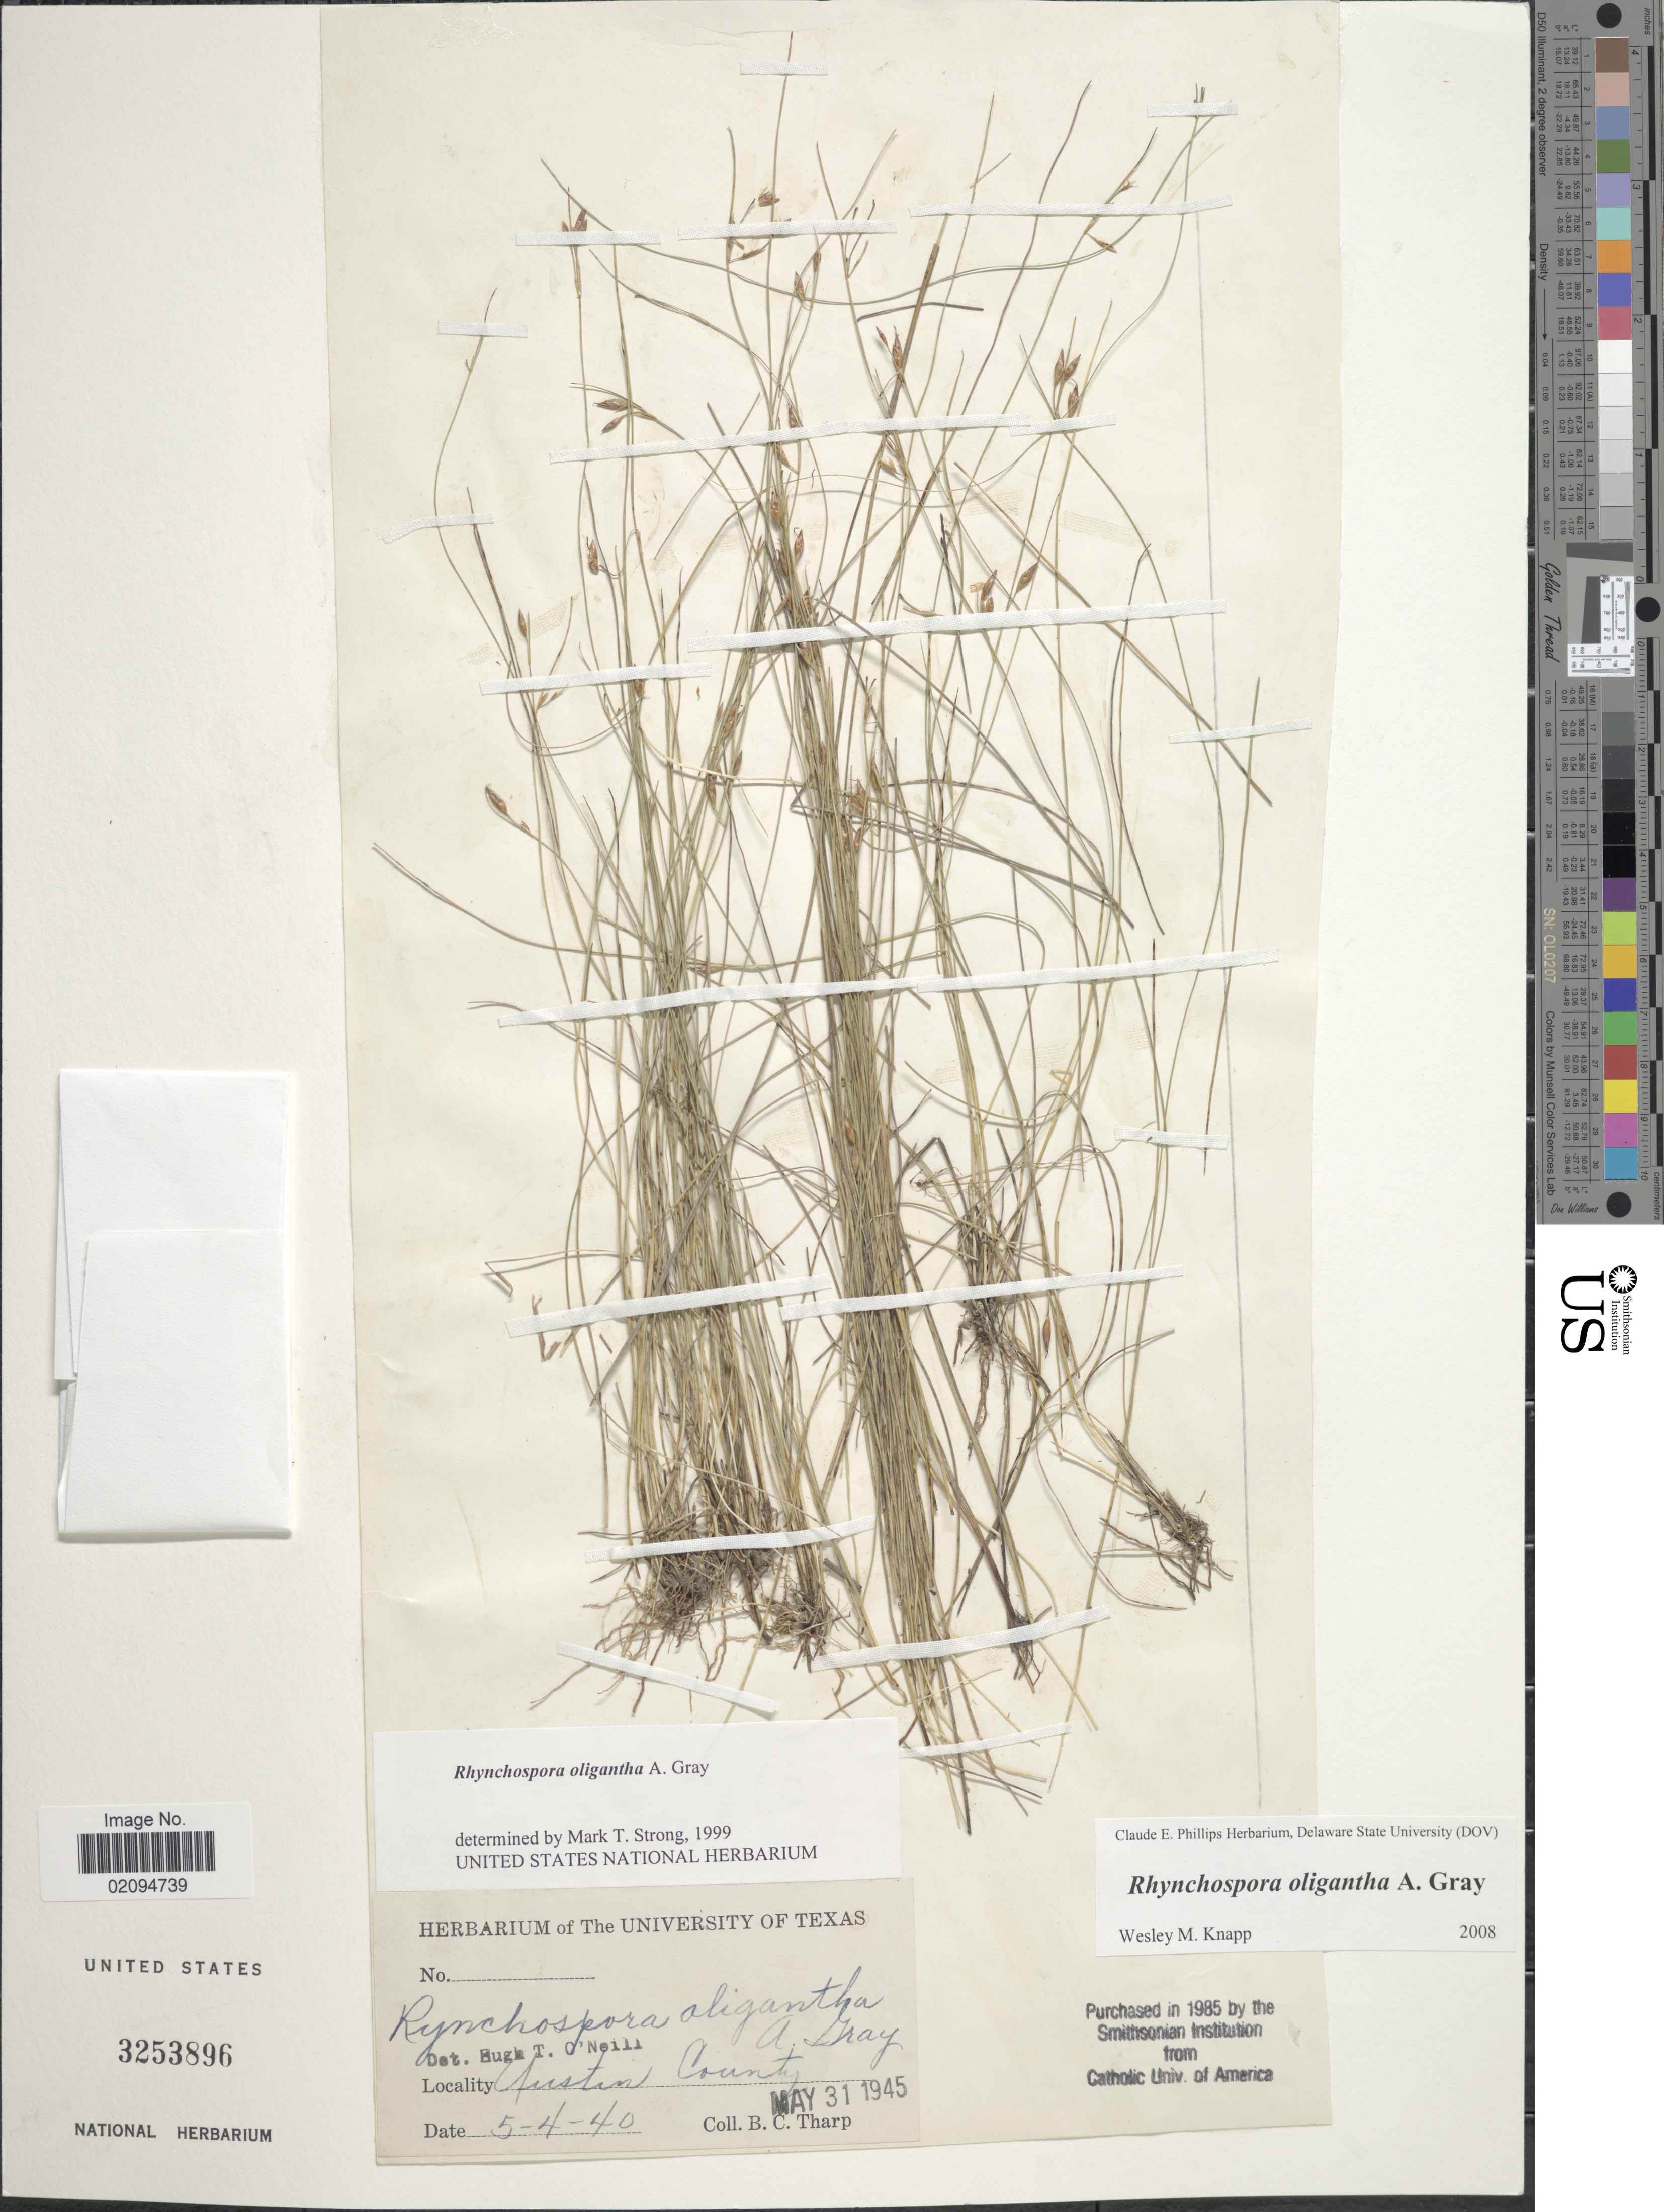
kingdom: Plantae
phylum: Tracheophyta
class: Liliopsida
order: Poales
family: Cyperaceae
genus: Rhynchospora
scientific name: Rhynchospora oligantha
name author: A. Gray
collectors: B. C. Tharp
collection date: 1940-05-04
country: United States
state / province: Texas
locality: Austin County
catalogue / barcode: US 3253896